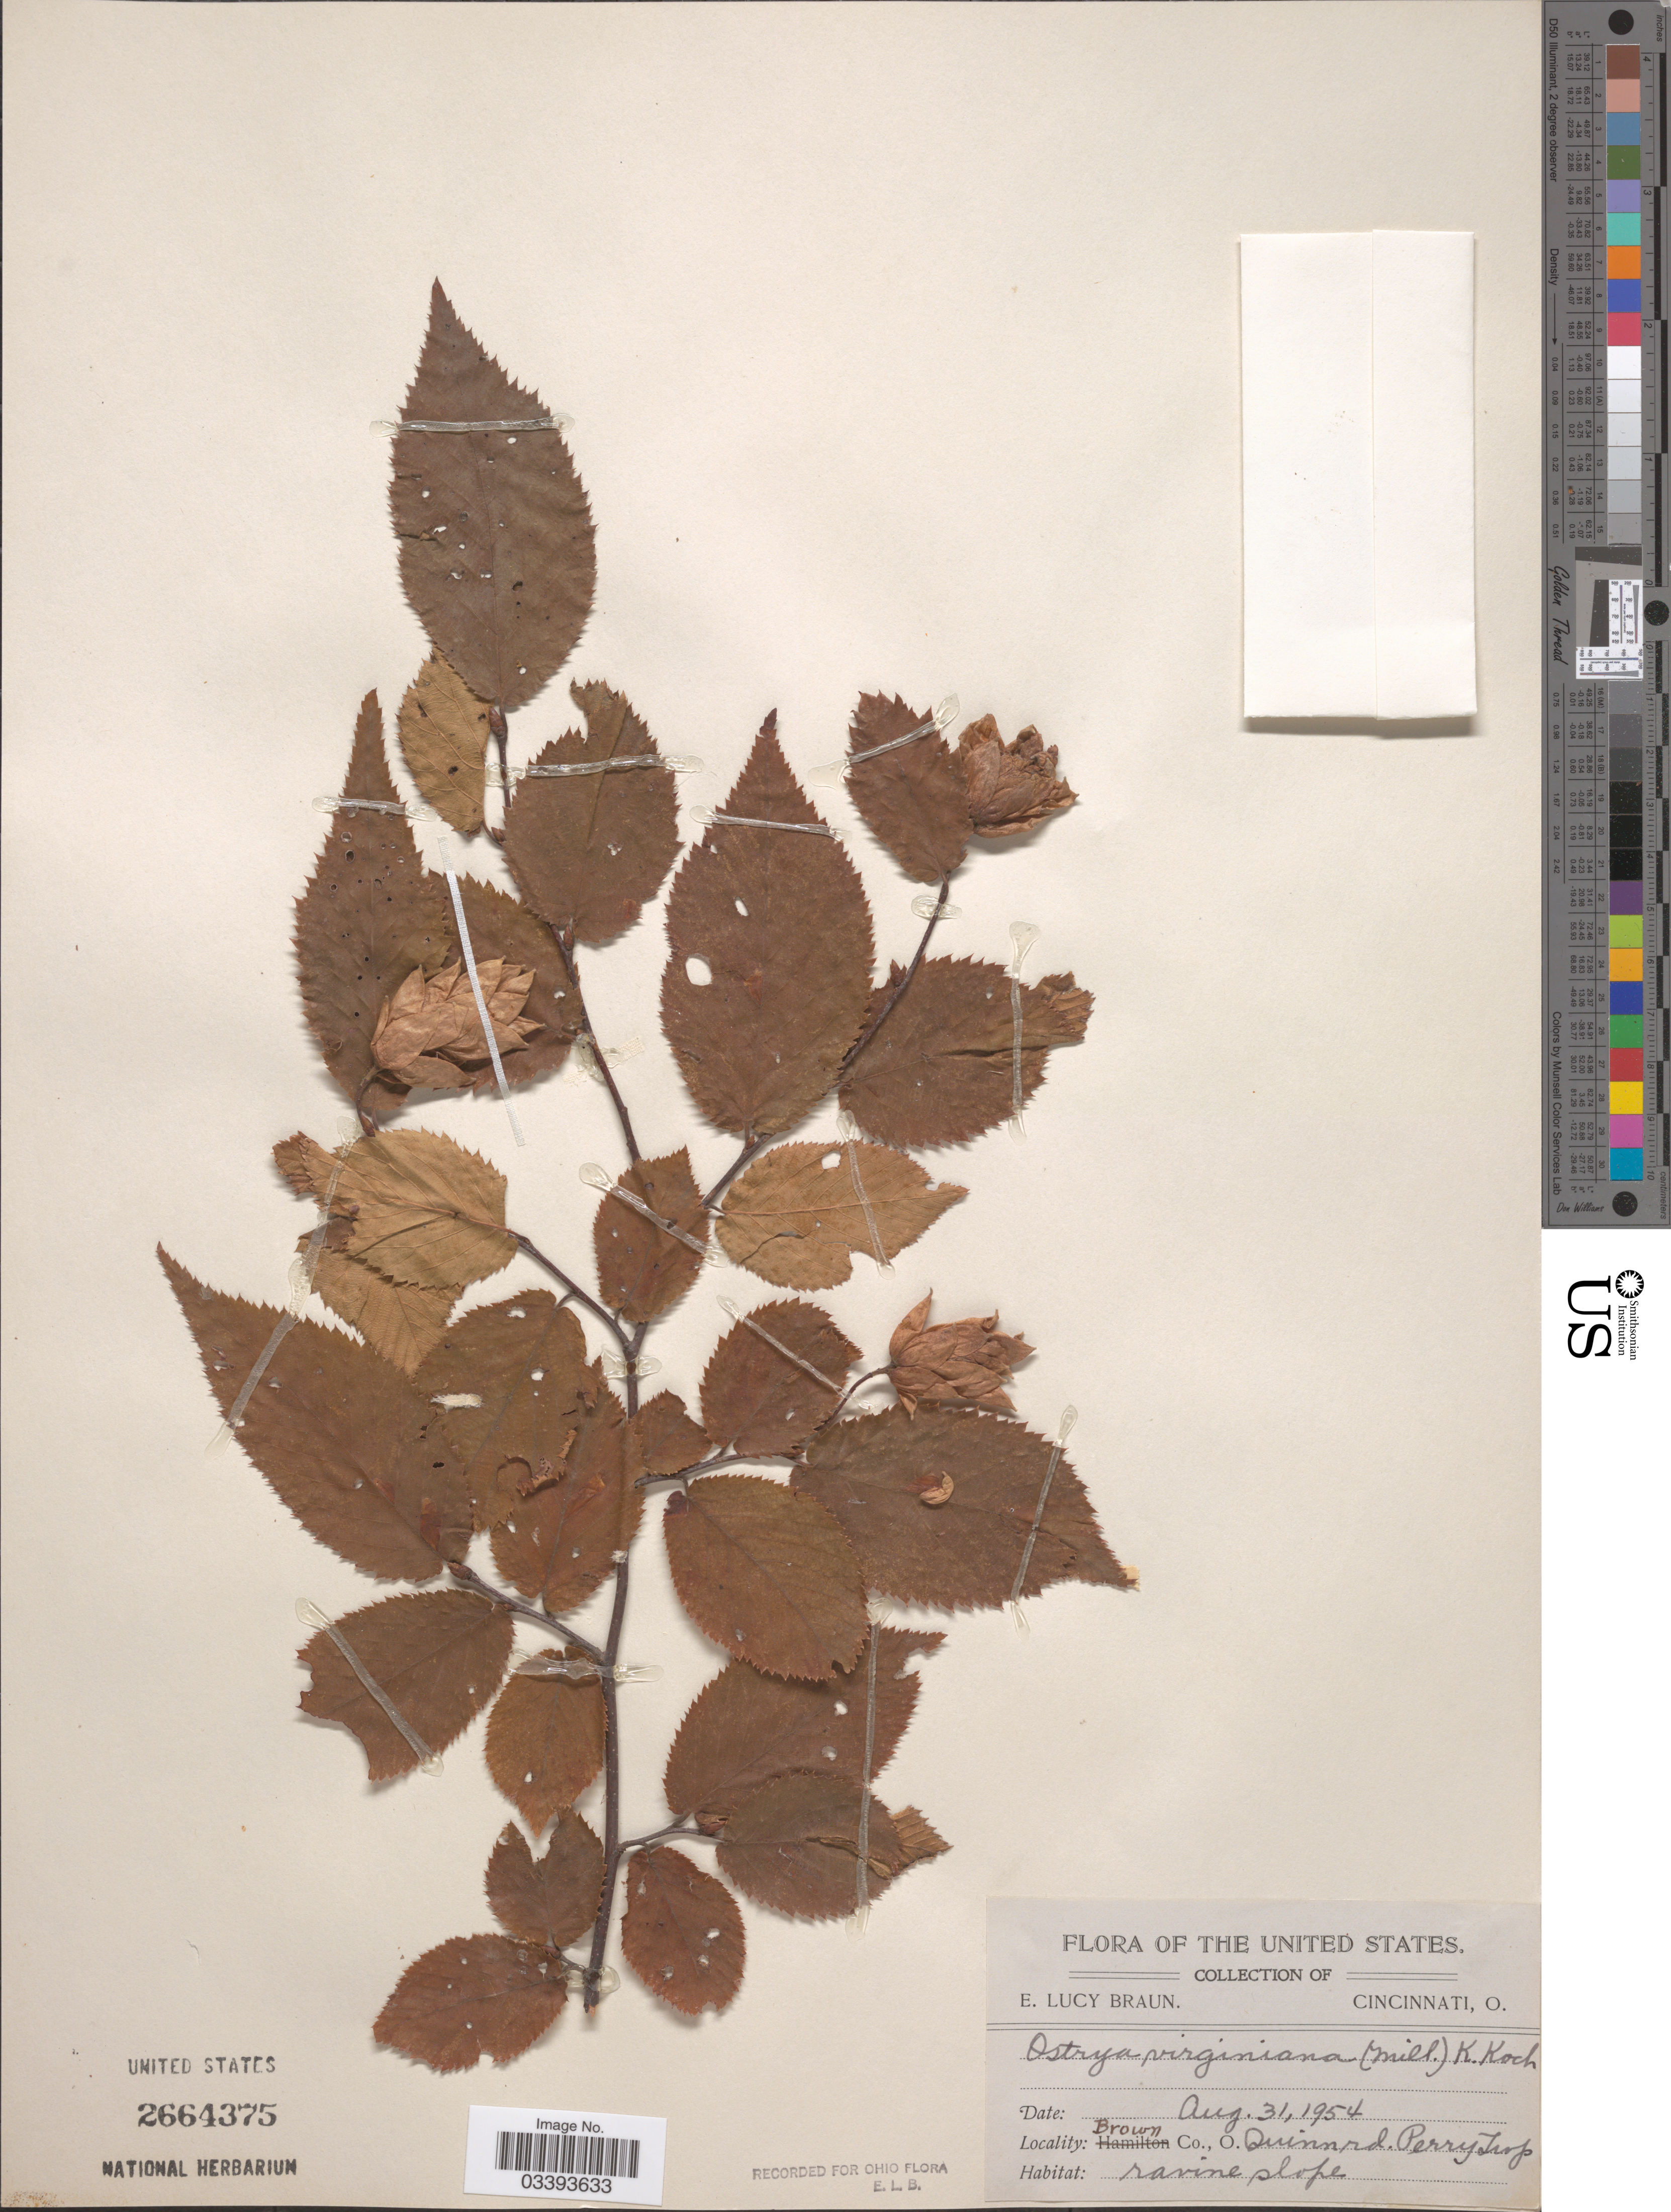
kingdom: Plantae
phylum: Tracheophyta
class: Magnoliopsida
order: Fagales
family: Betulaceae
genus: Ostrya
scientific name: Ostrya virginiana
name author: (Mill.) K. Koch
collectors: E. L. Braun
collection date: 1954-08-31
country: United States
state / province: Ohio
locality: Brown Co., O. Quinn rd. Perry Twp.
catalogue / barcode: US 2664375